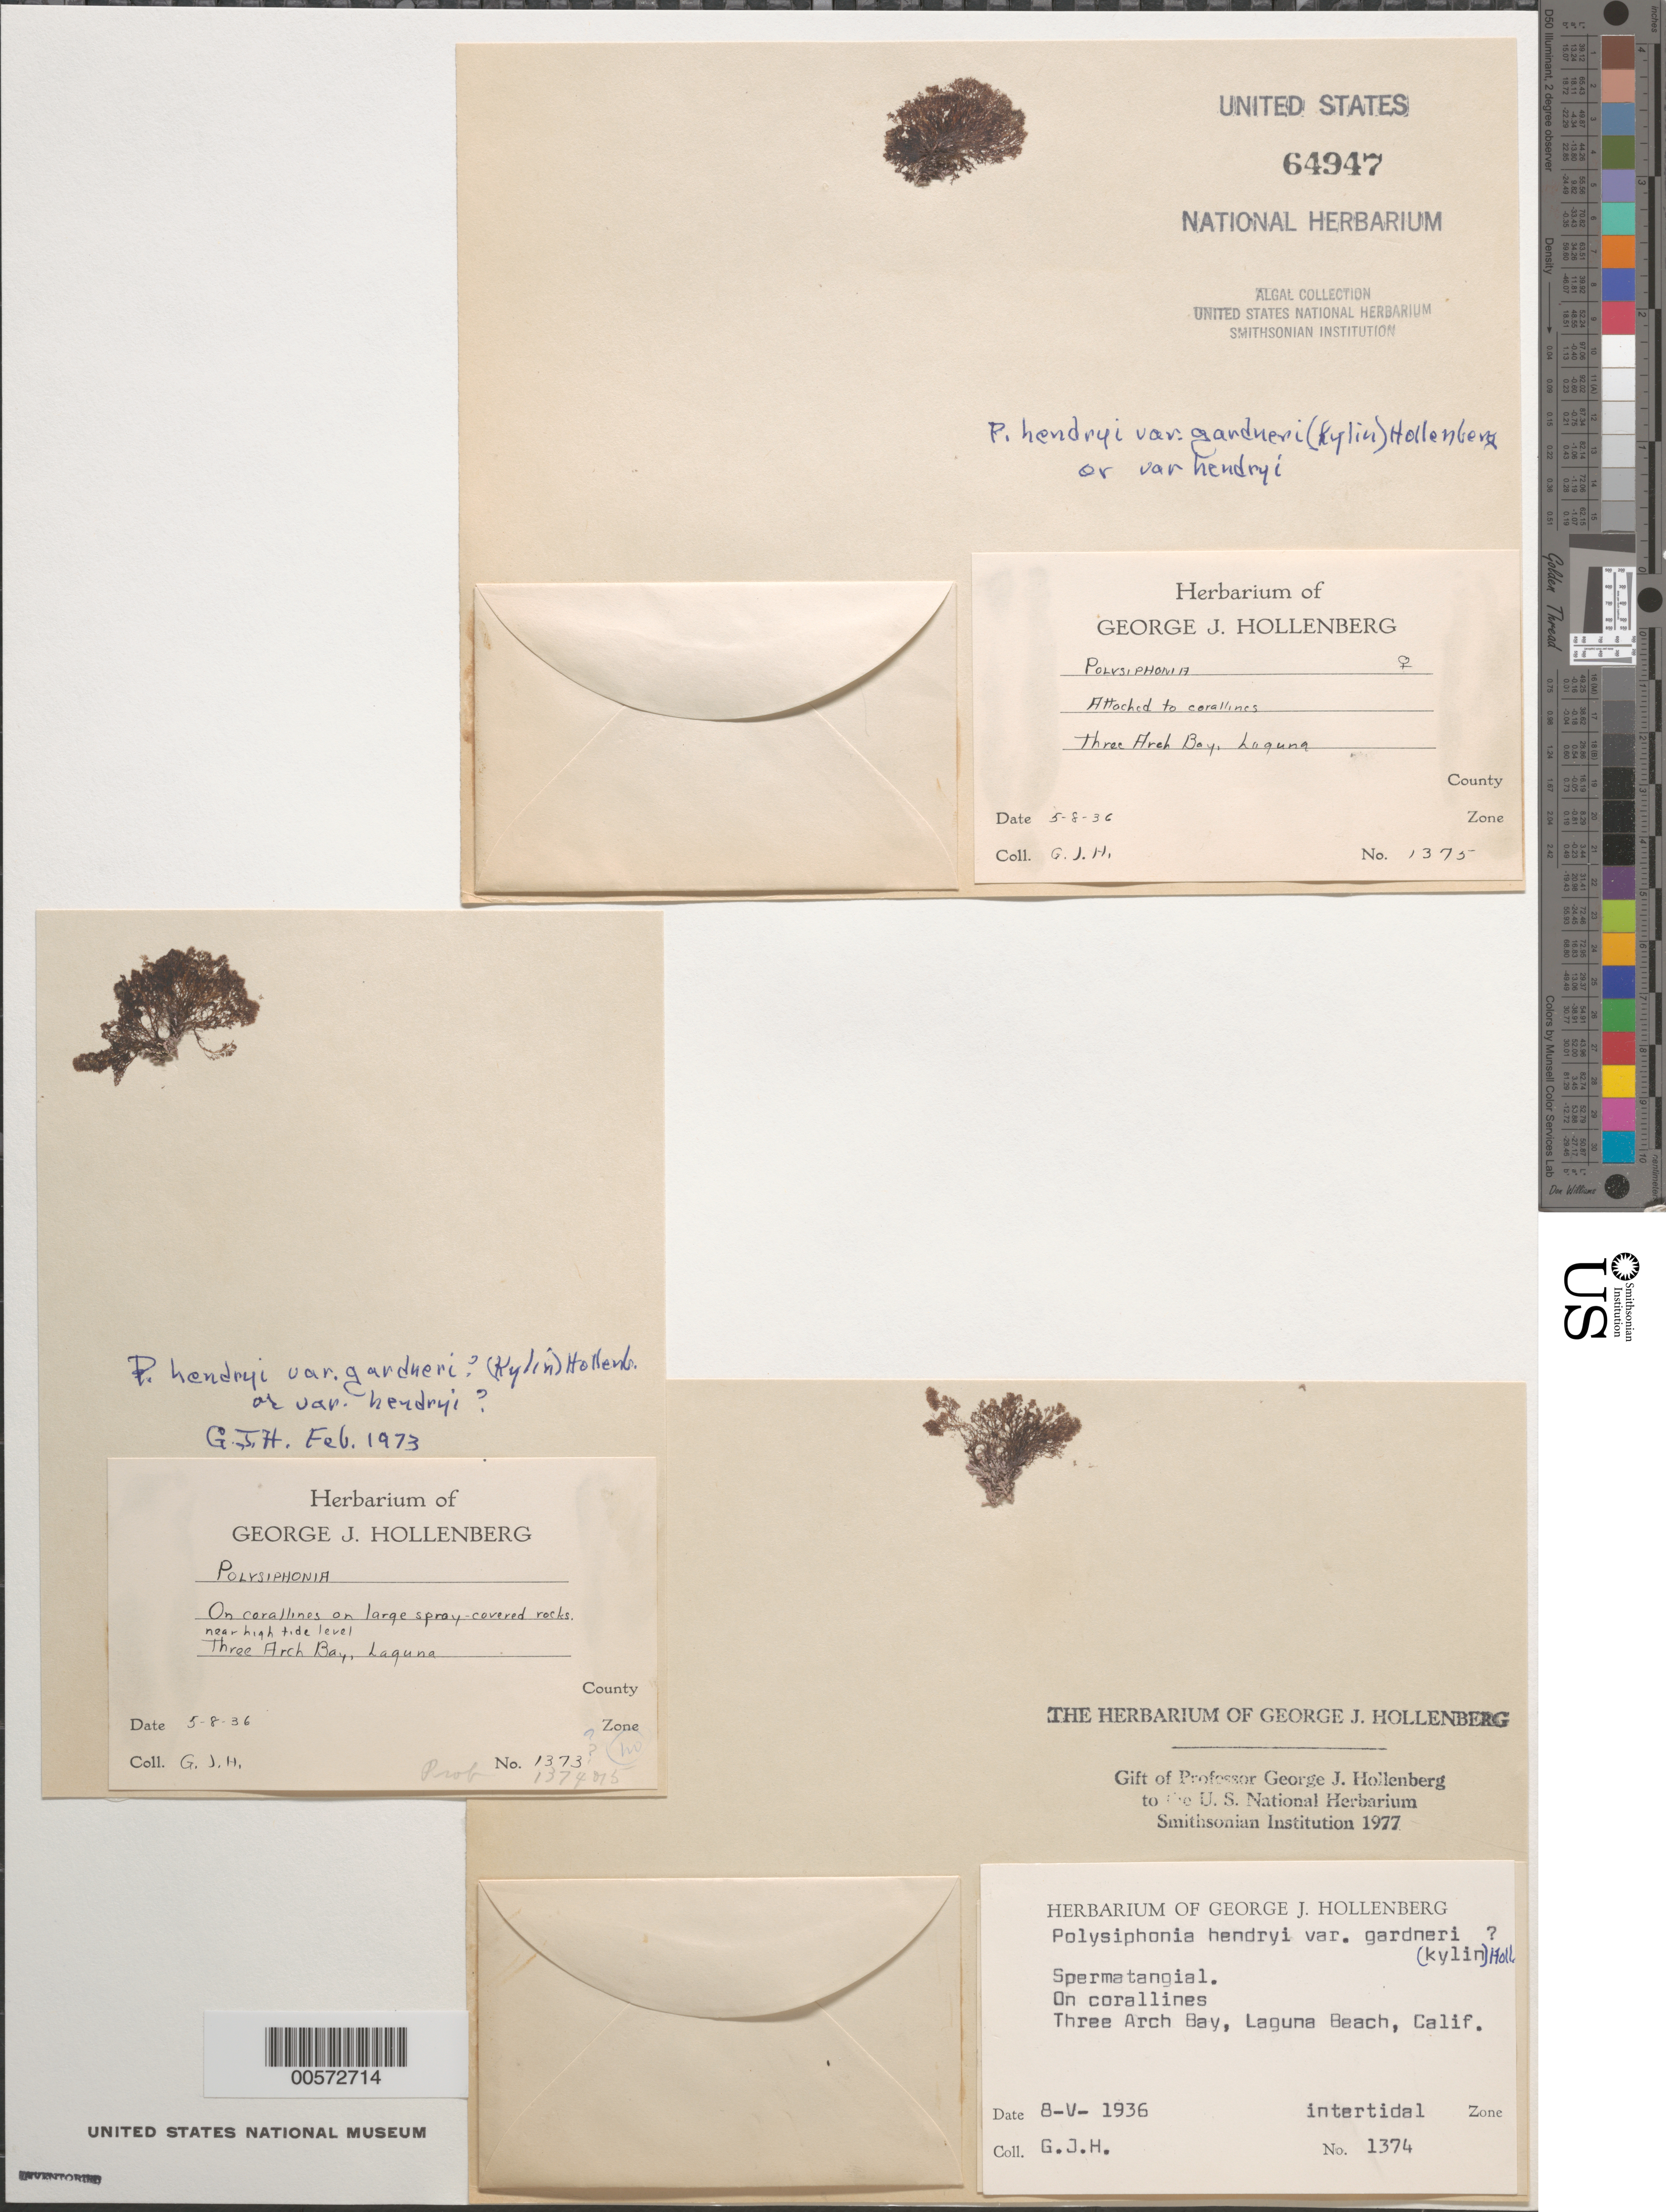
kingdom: Plantae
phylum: Rhodophyta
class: Florideophyceae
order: Ceramiales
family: Rhodomelaceae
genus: Vertebrata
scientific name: Vertebrata hendryi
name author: (N.L. Gardner) Savoie & G.W. Saunders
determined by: Algae name updating Project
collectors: G. Hollenberg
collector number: GJH 1373 & GJH 1374 & GJH 1375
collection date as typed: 08 May 1936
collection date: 1936-05-08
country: United States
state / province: California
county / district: Orange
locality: Three Arch Bay, Laguna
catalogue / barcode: US 64947